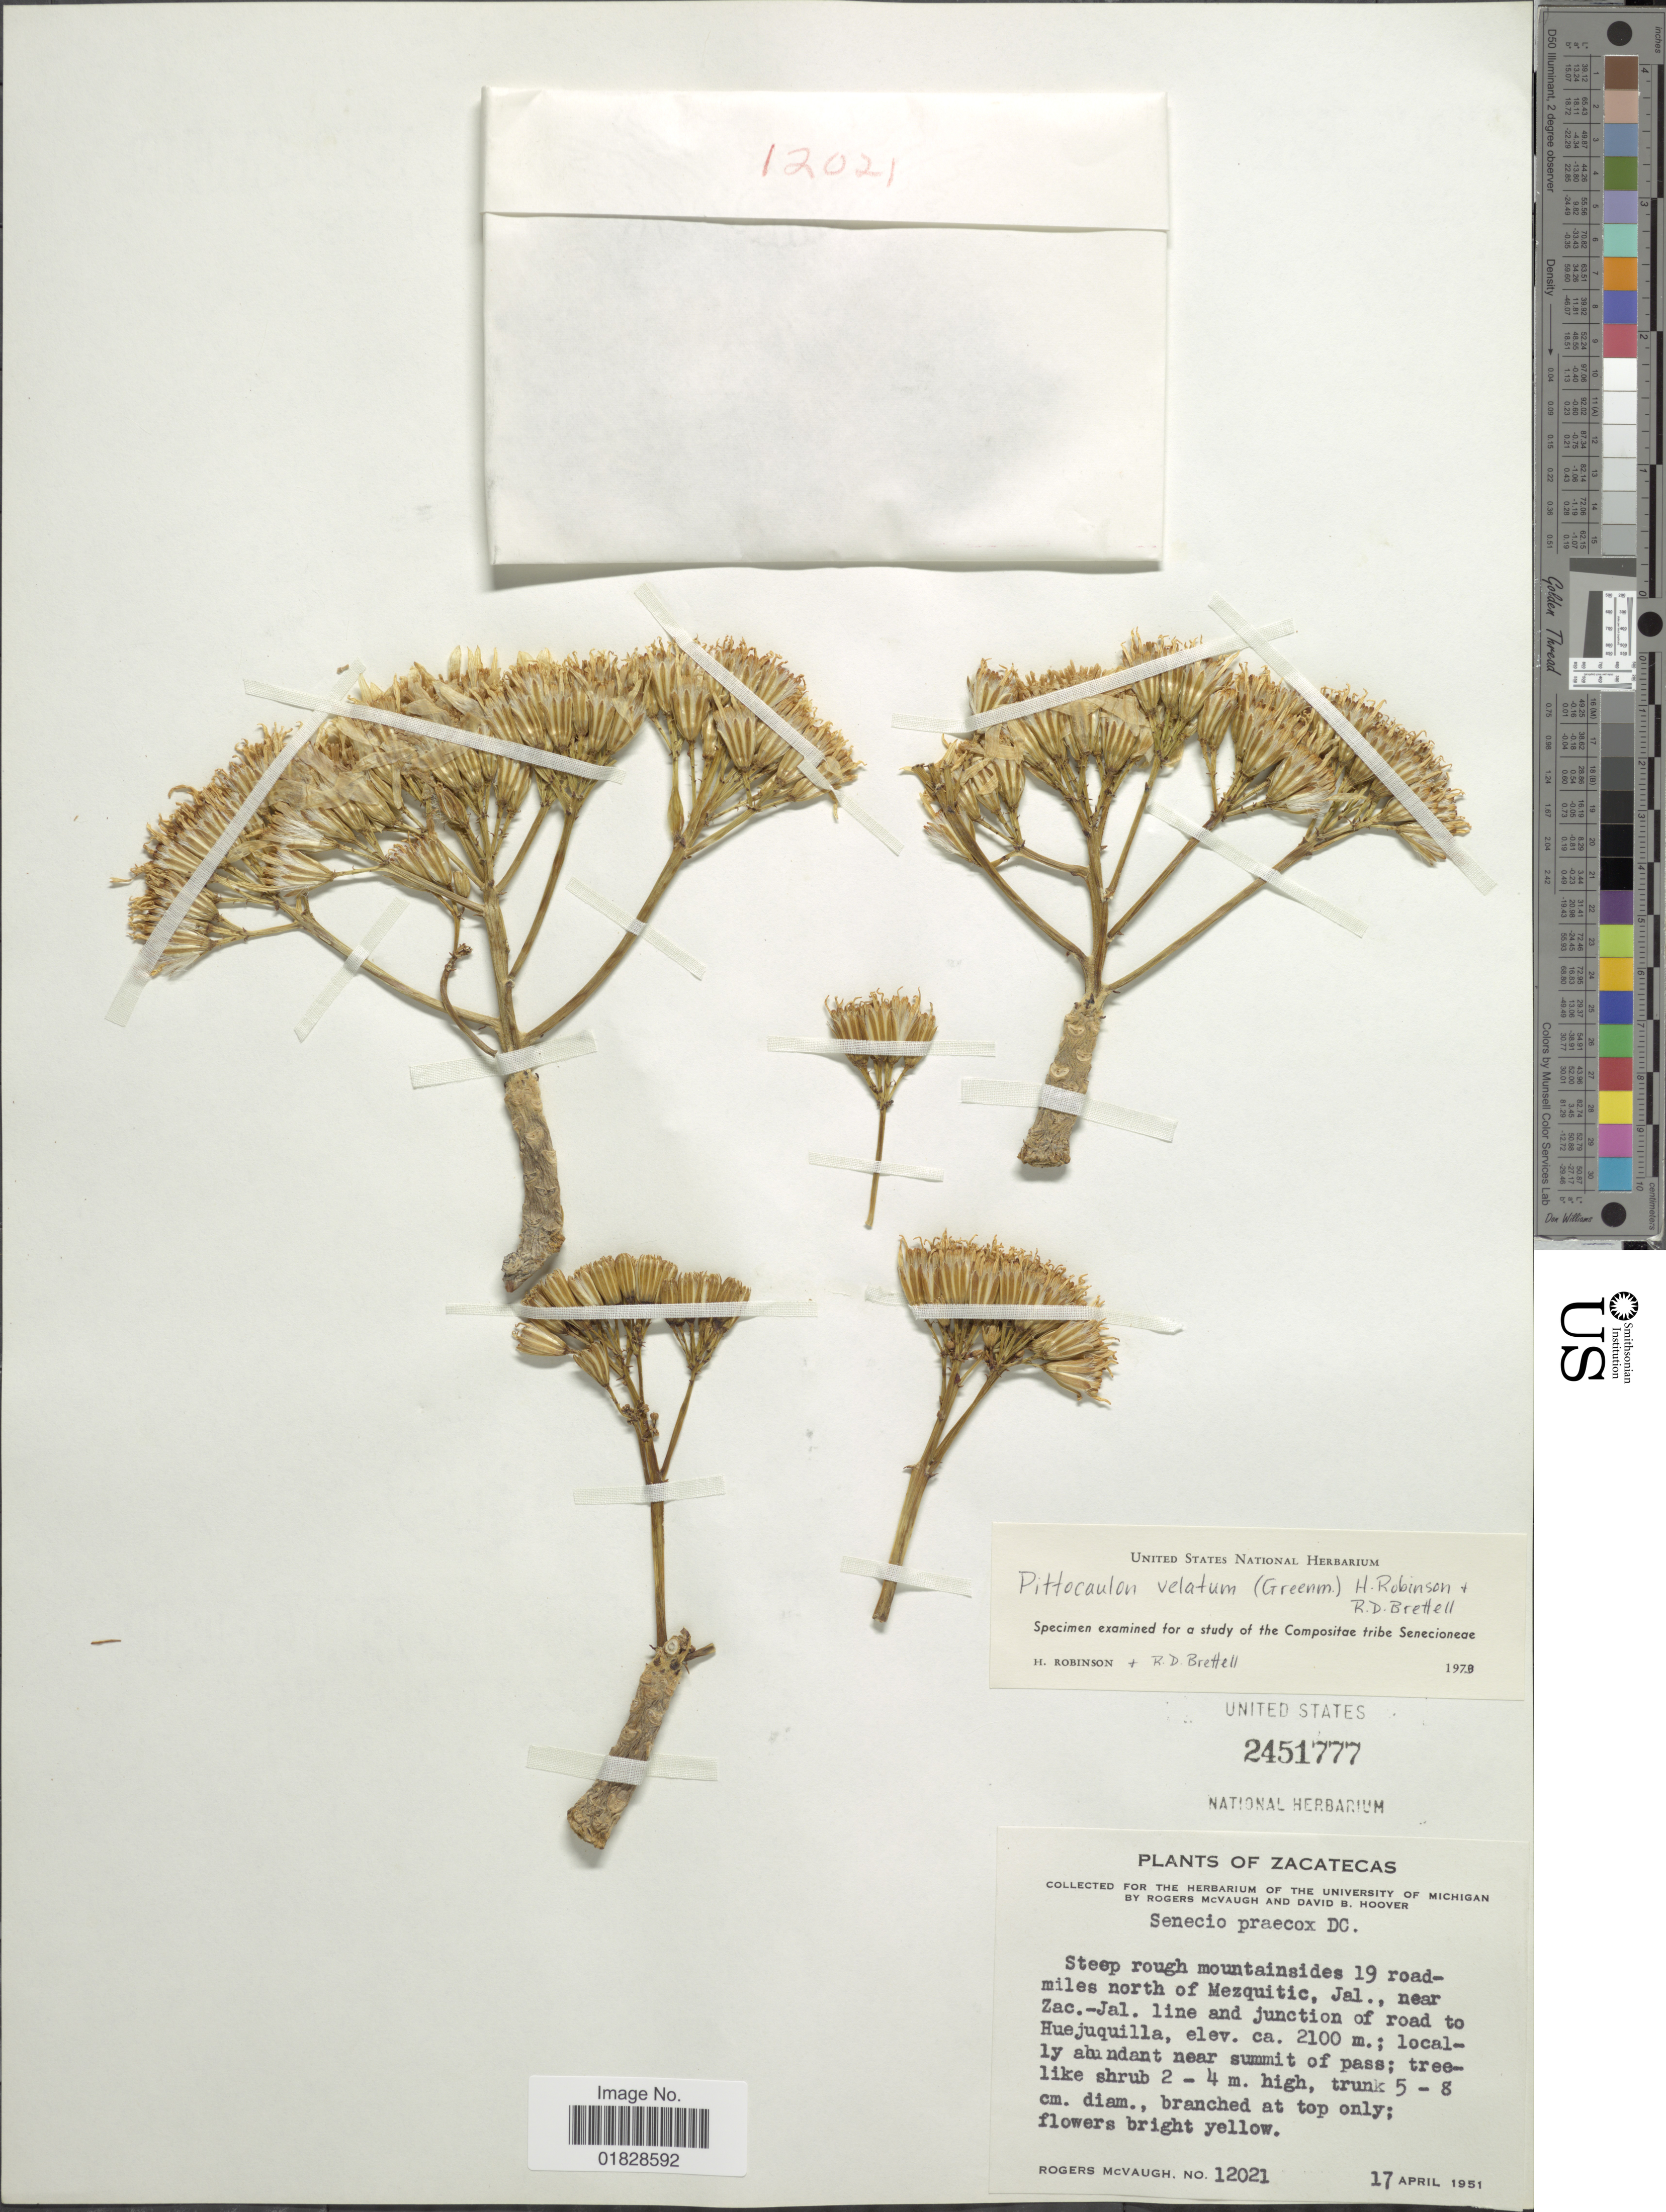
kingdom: Plantae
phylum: Tracheophyta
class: Magnoliopsida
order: Asterales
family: Asteraceae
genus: Pittocaulon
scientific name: Pittocaulon velatum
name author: (Greenm.) H. Rob. & Brettell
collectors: R. McVaugh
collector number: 12021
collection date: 1951-04-17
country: Mexico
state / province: Zacatecas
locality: Steep rough mountainsides 19 road-miles north of Mezquitic, Jal., near Zac.-Jal. line and junction of road to Huekuquilla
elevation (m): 2100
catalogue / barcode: US 2451777